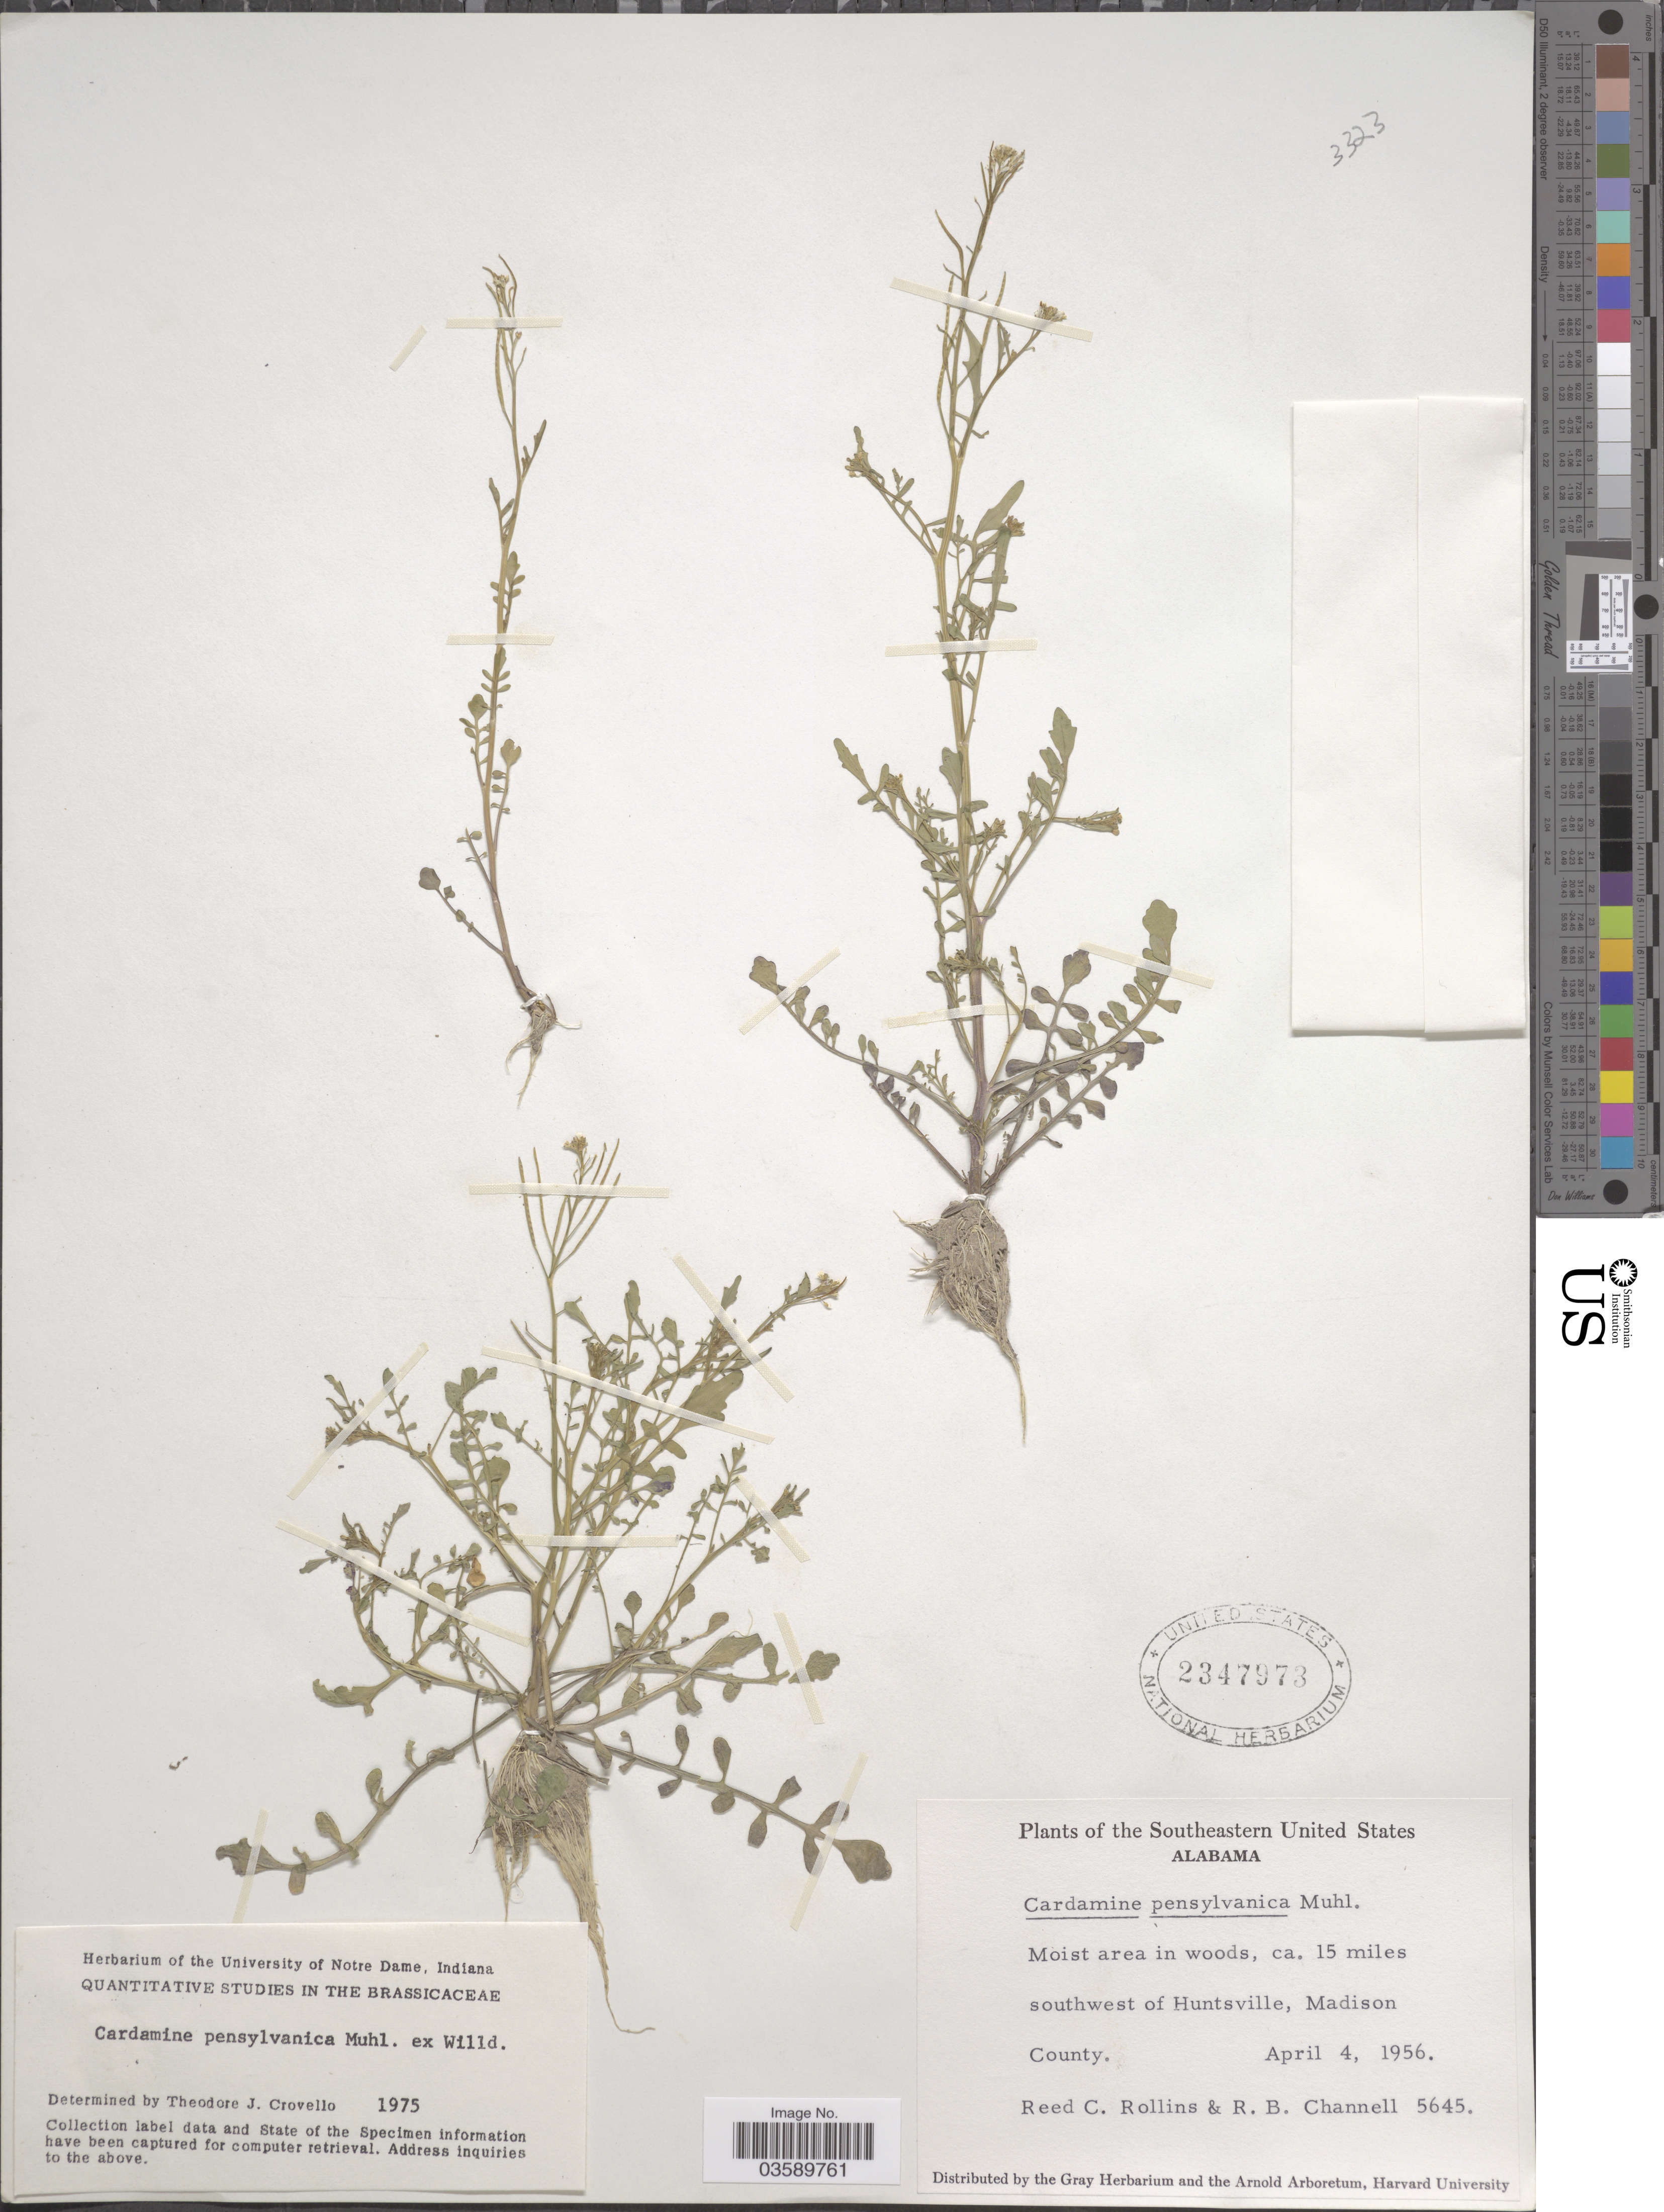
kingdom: Plantae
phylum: Tracheophyta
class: Magnoliopsida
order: Brassicales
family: Brassicaceae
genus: Cardamine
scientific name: Cardamine pensylvanica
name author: Muhl. ex Willd.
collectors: R. C. Rollins & R. B. Channell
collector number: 5645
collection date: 1956-04-04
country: United States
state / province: Alabama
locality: Southeastern United States. Ca. 15 miles southwest of Huntsville, Madison County.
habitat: moist areas in woods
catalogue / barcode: US 2347973